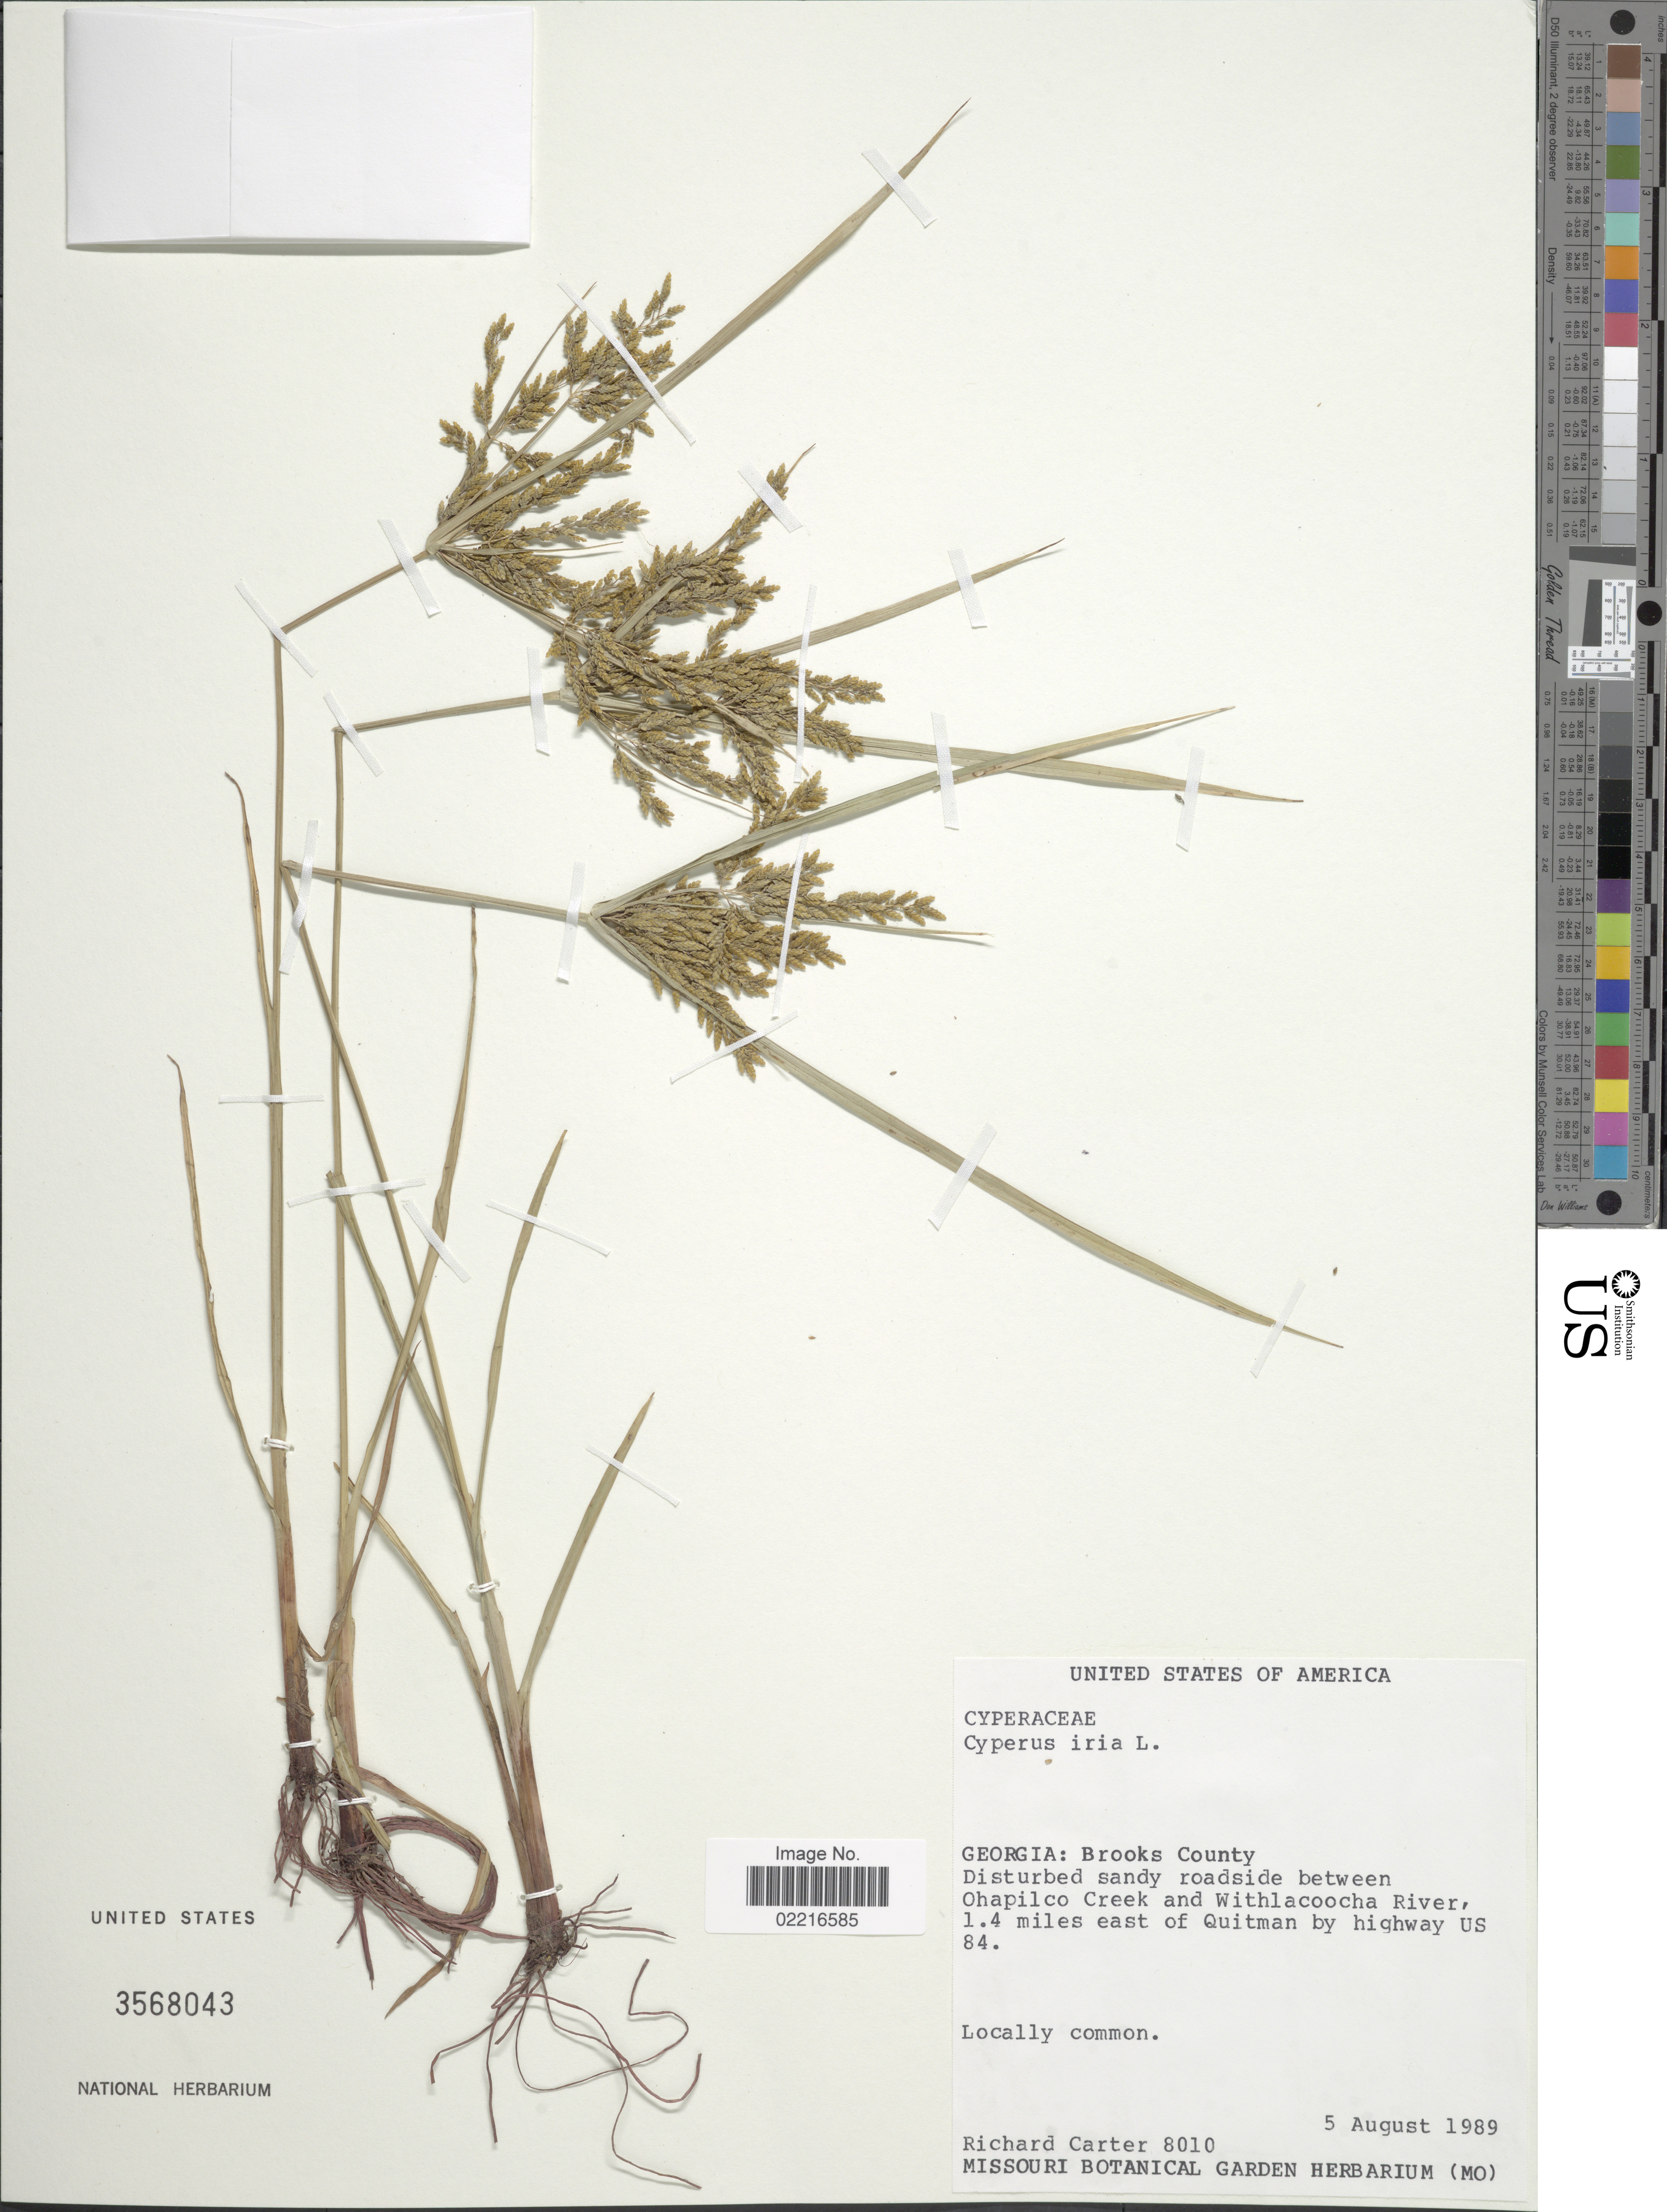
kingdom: Plantae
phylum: Tracheophyta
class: Liliopsida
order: Poales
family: Cyperaceae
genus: Cyperus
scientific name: Cyperus iria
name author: L.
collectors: R. Carter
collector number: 8010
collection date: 1989-08-05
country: United States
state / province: Georgia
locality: Brooks County, Ohapilco Creek and Withlacoocha River, 1.4 miles east of Quitman by highway US 84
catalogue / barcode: US 3568043